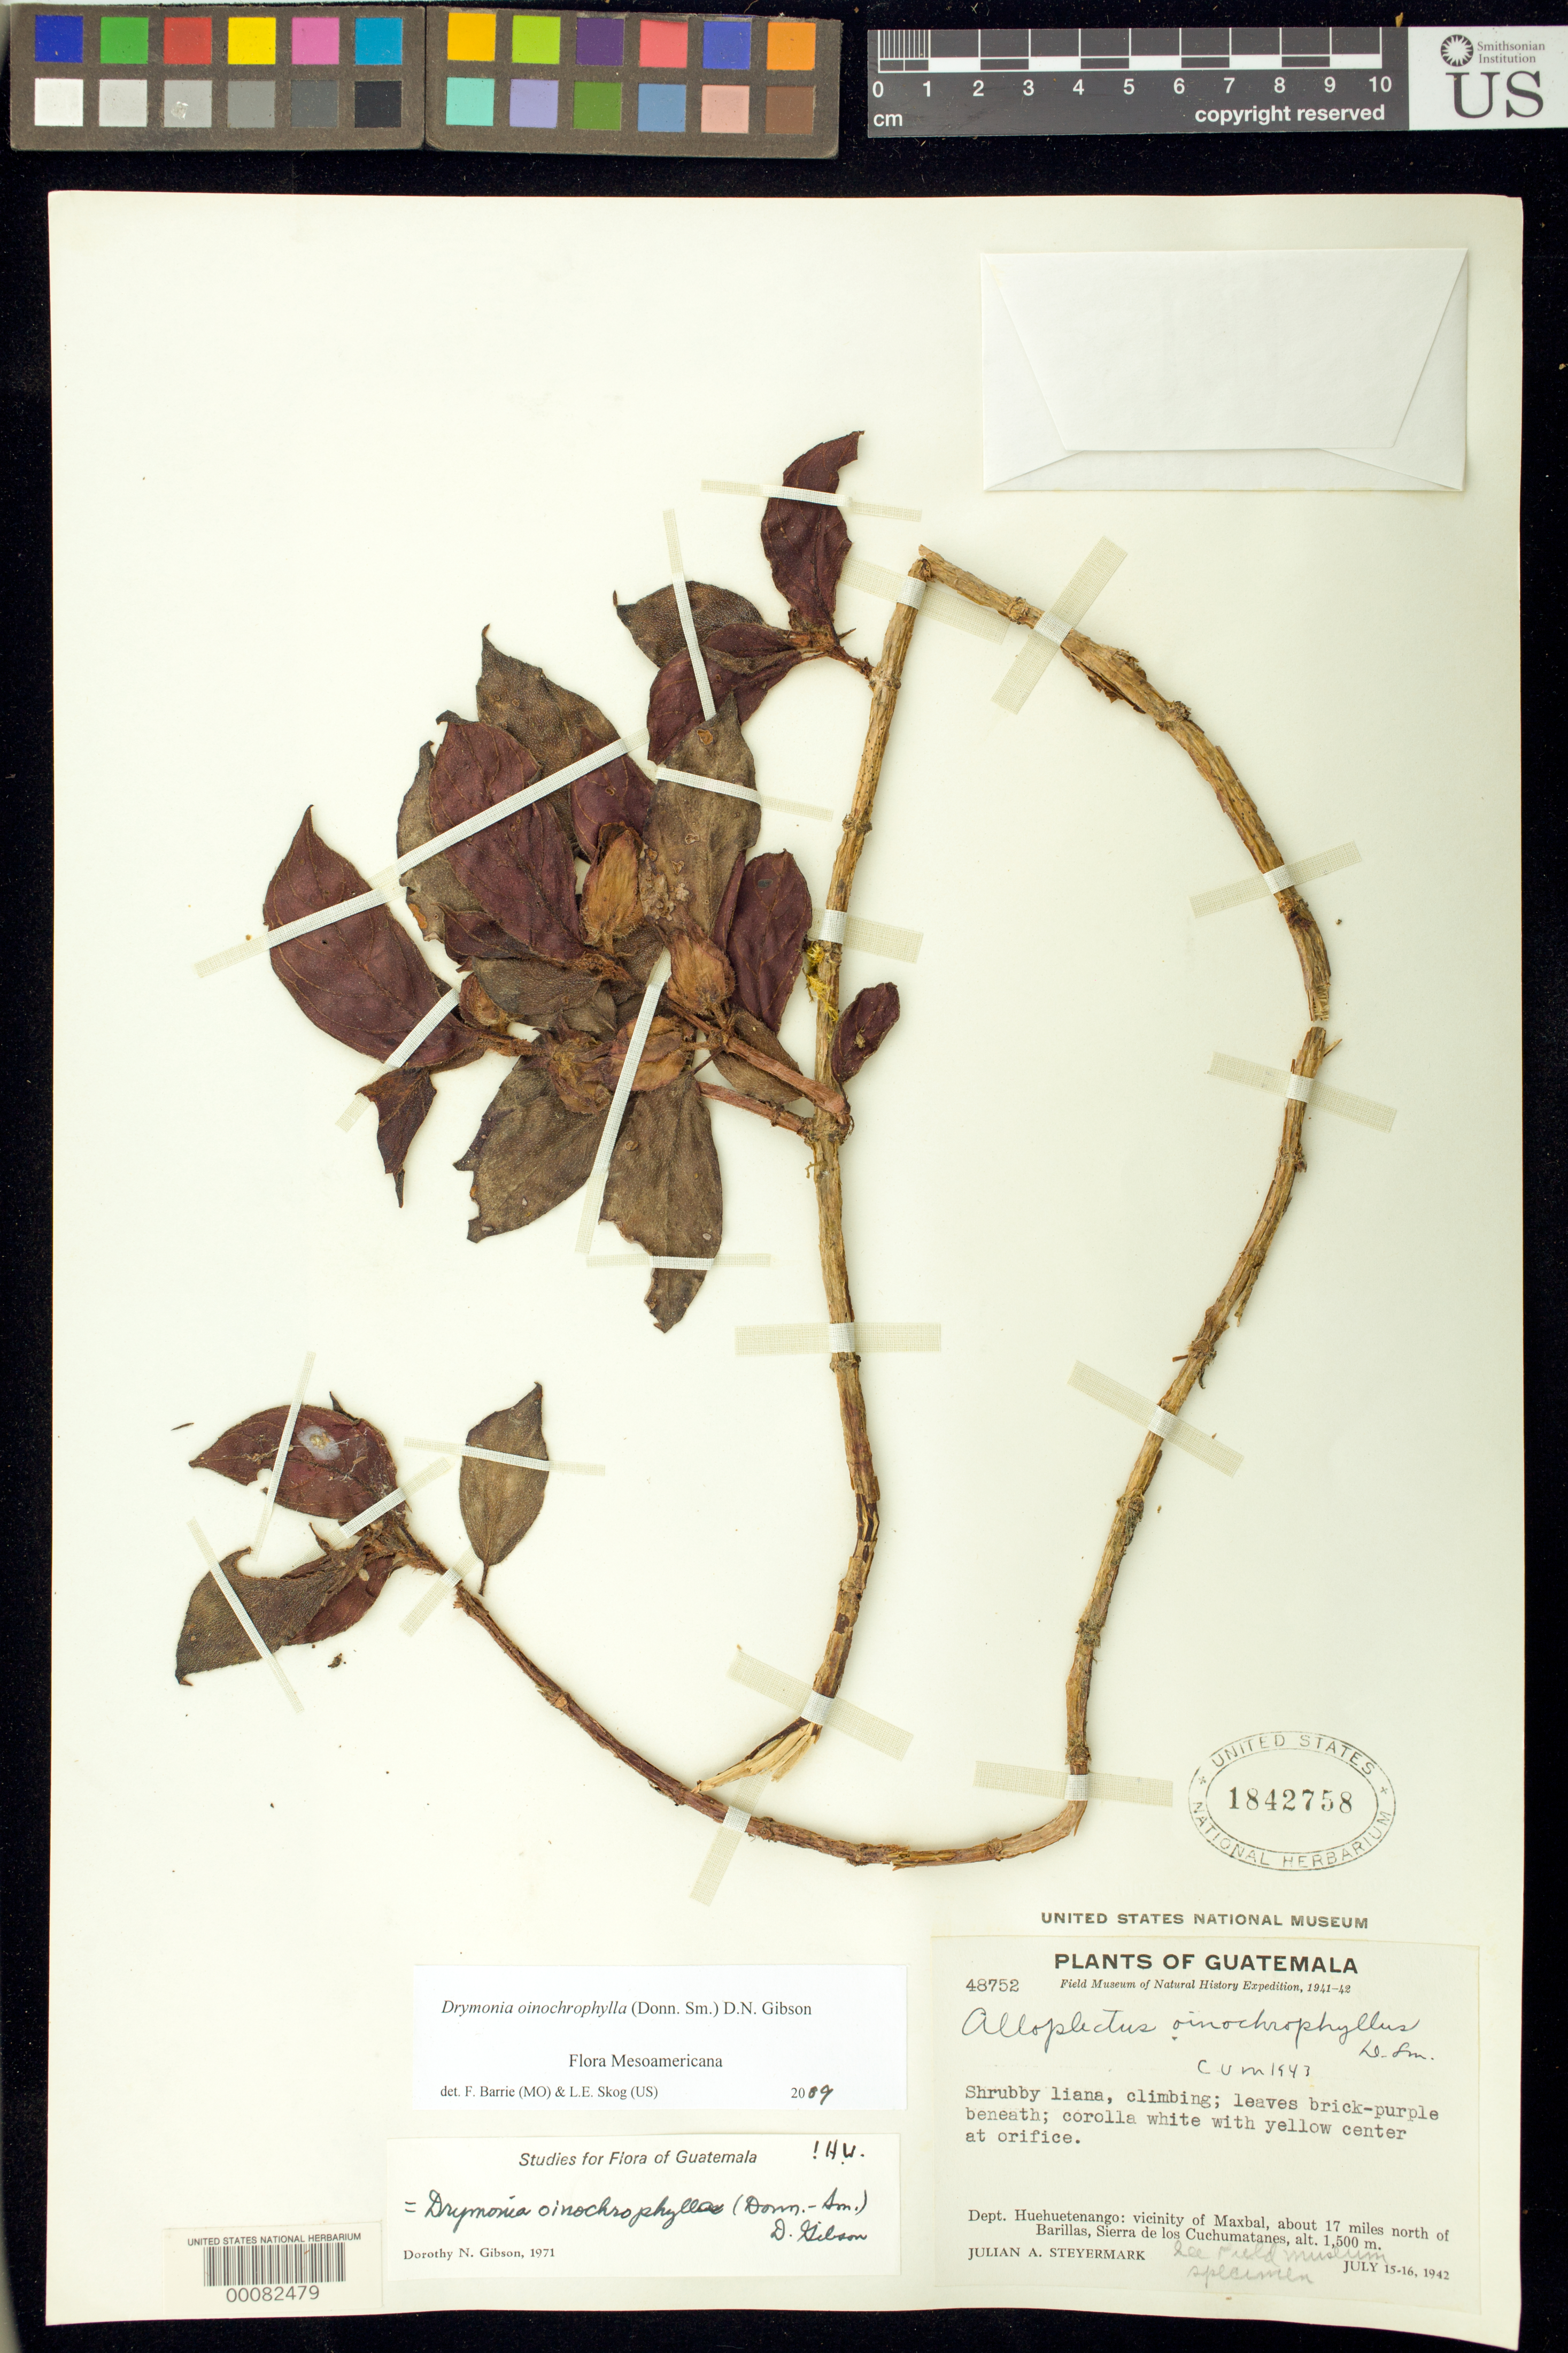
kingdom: Plantae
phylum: Tracheophyta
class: Magnoliopsida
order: Lamiales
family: Gesneriaceae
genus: Drymonia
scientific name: Drymonia oinochrophylla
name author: (Donn. Sm.) D.N. Gibson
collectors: J. Steyermark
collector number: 48752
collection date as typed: Jul 1942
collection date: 1942-07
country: Guatemala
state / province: Huehuetenango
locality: Vicinity of Maxbal, about 17 mi N of Barillas, Sierra de Los Cuchumatanes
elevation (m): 1500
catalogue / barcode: US 1842758